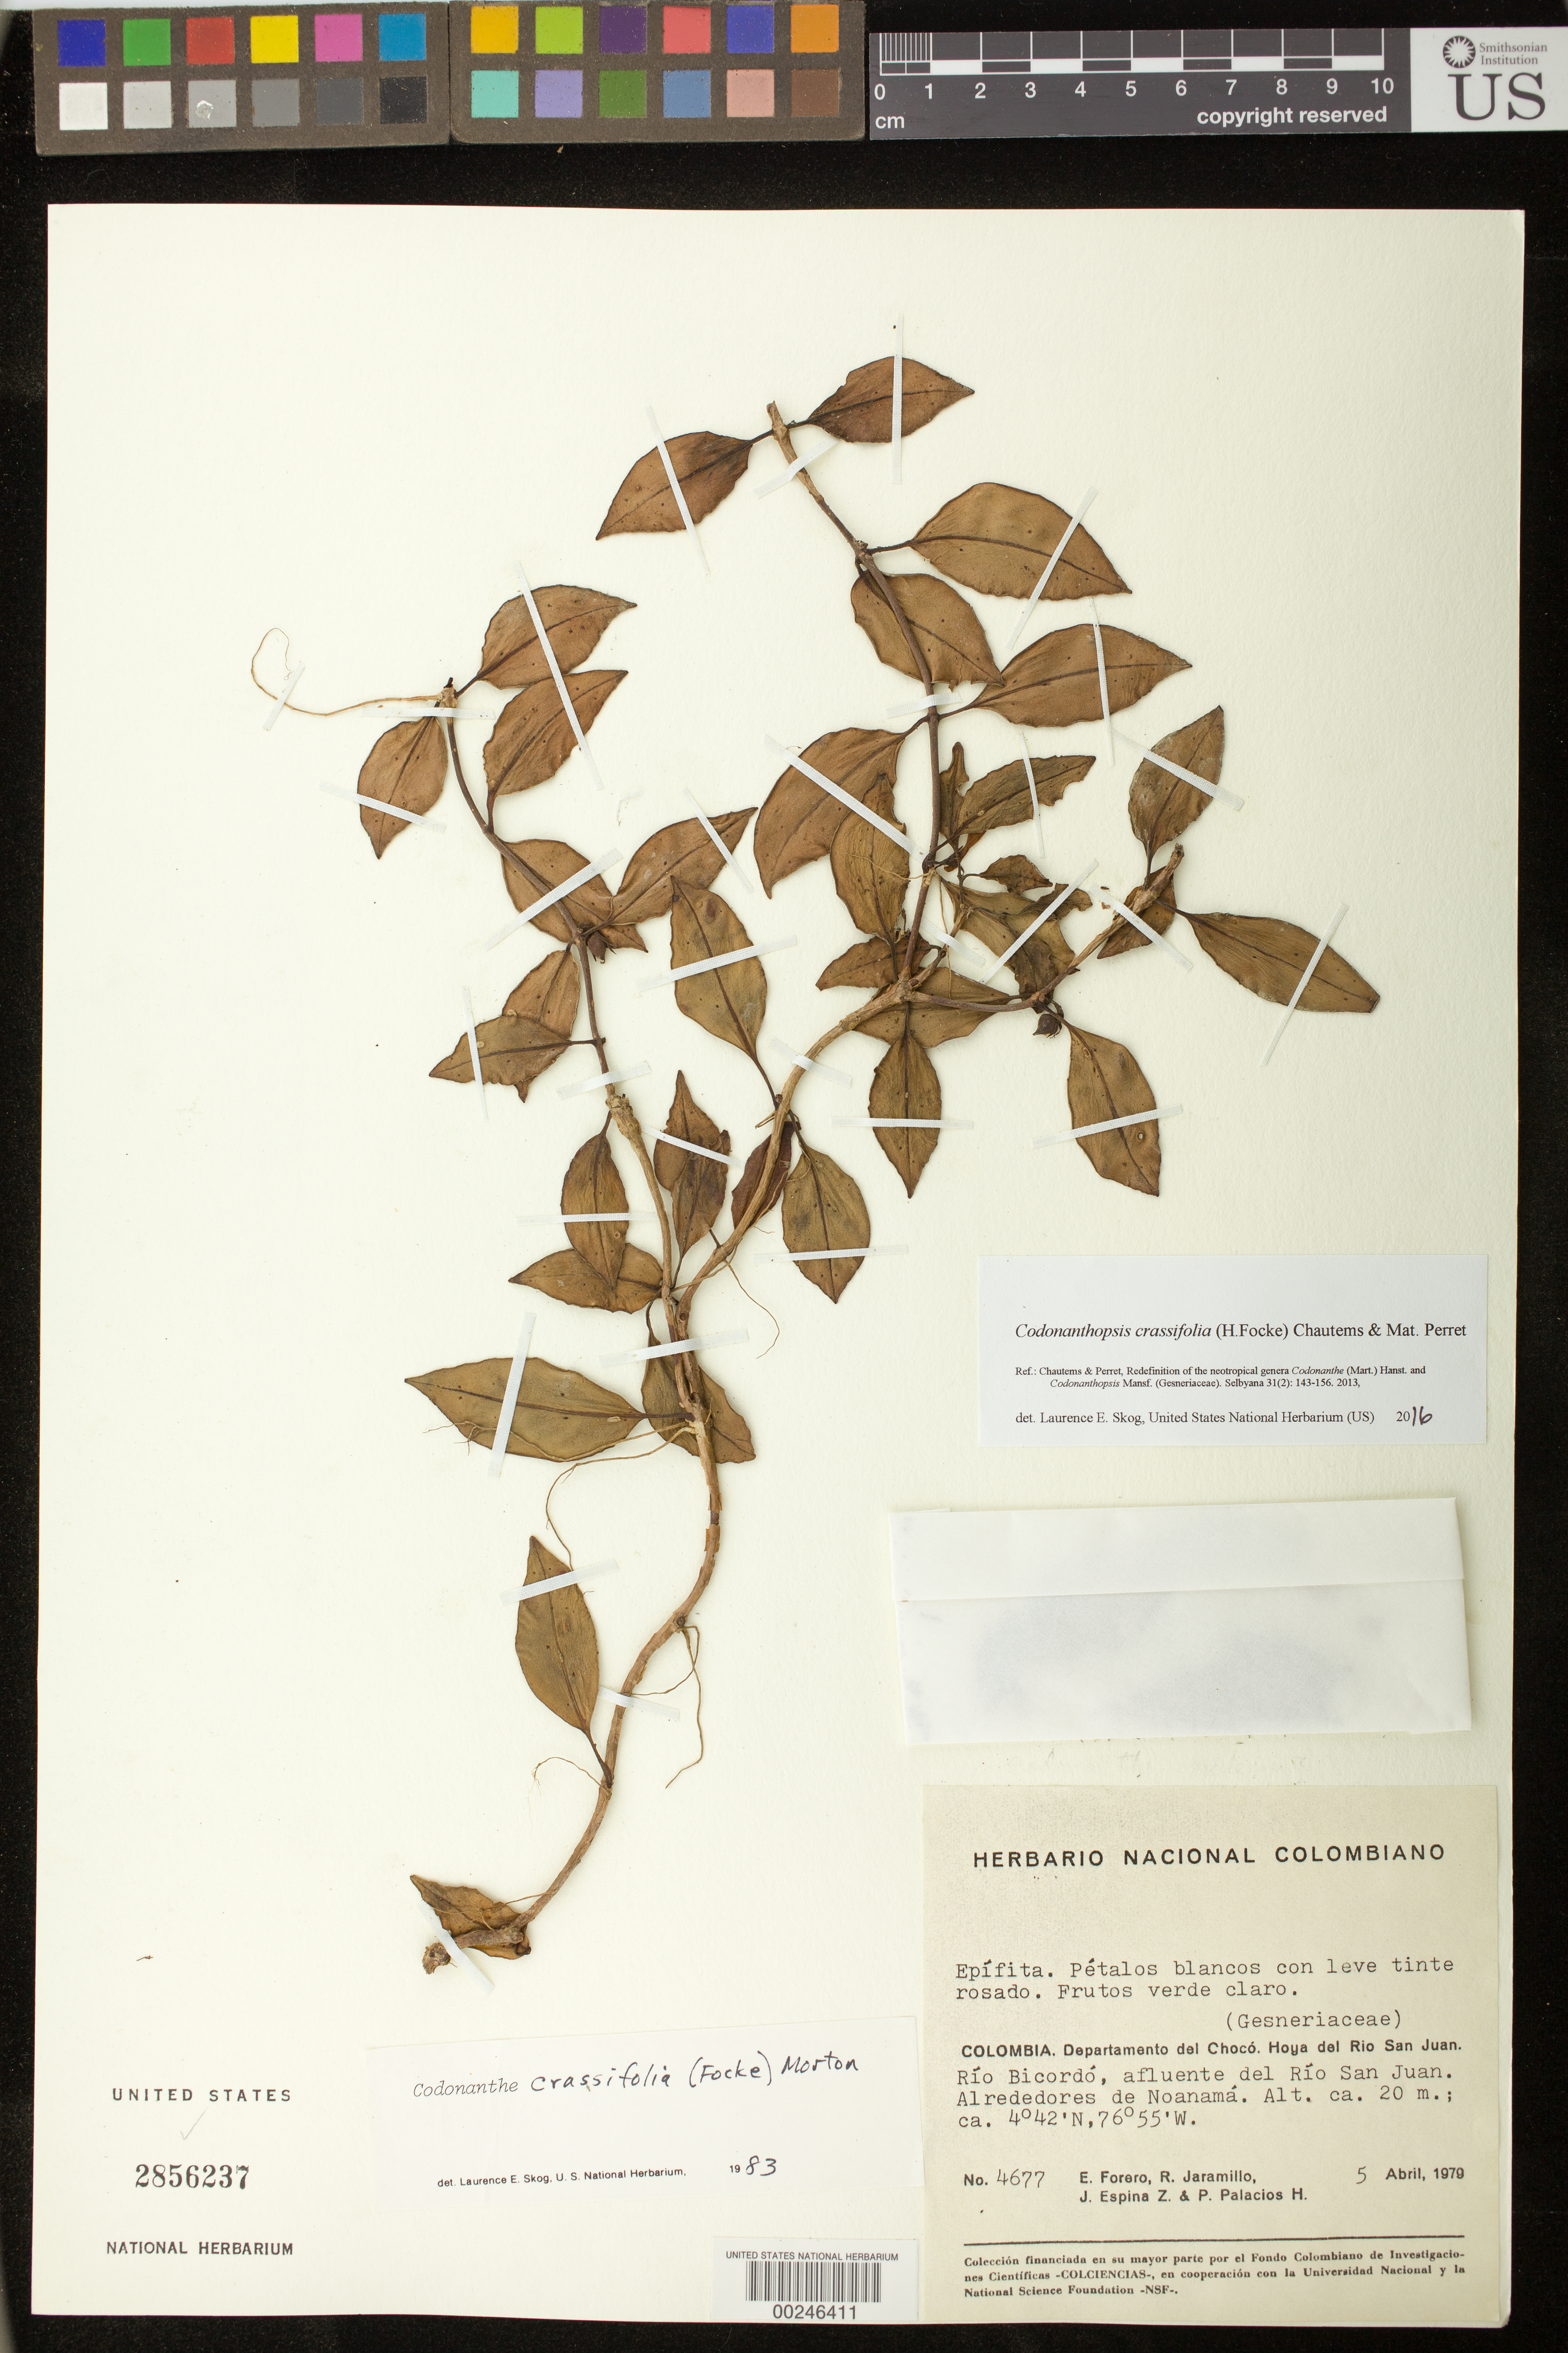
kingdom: Plantae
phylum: Tracheophyta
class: Magnoliopsida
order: Lamiales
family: Gesneriaceae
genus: Codonanthopsis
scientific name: Codonanthopsis crassifolia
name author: (H. Focke) Chautems & Mat.Perret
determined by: Skog, Laurence E.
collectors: E. Forero, R. Jaramillo M., J. Espina Z. & P. Palacios H.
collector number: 4677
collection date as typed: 05 Apr 1979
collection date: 1979-04-05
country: Colombia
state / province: Chocó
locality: Valley of Rio San Juan, Rio Bicordo, tributary of Rio San Juan, environs of Noanama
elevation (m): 20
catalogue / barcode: US 2856237